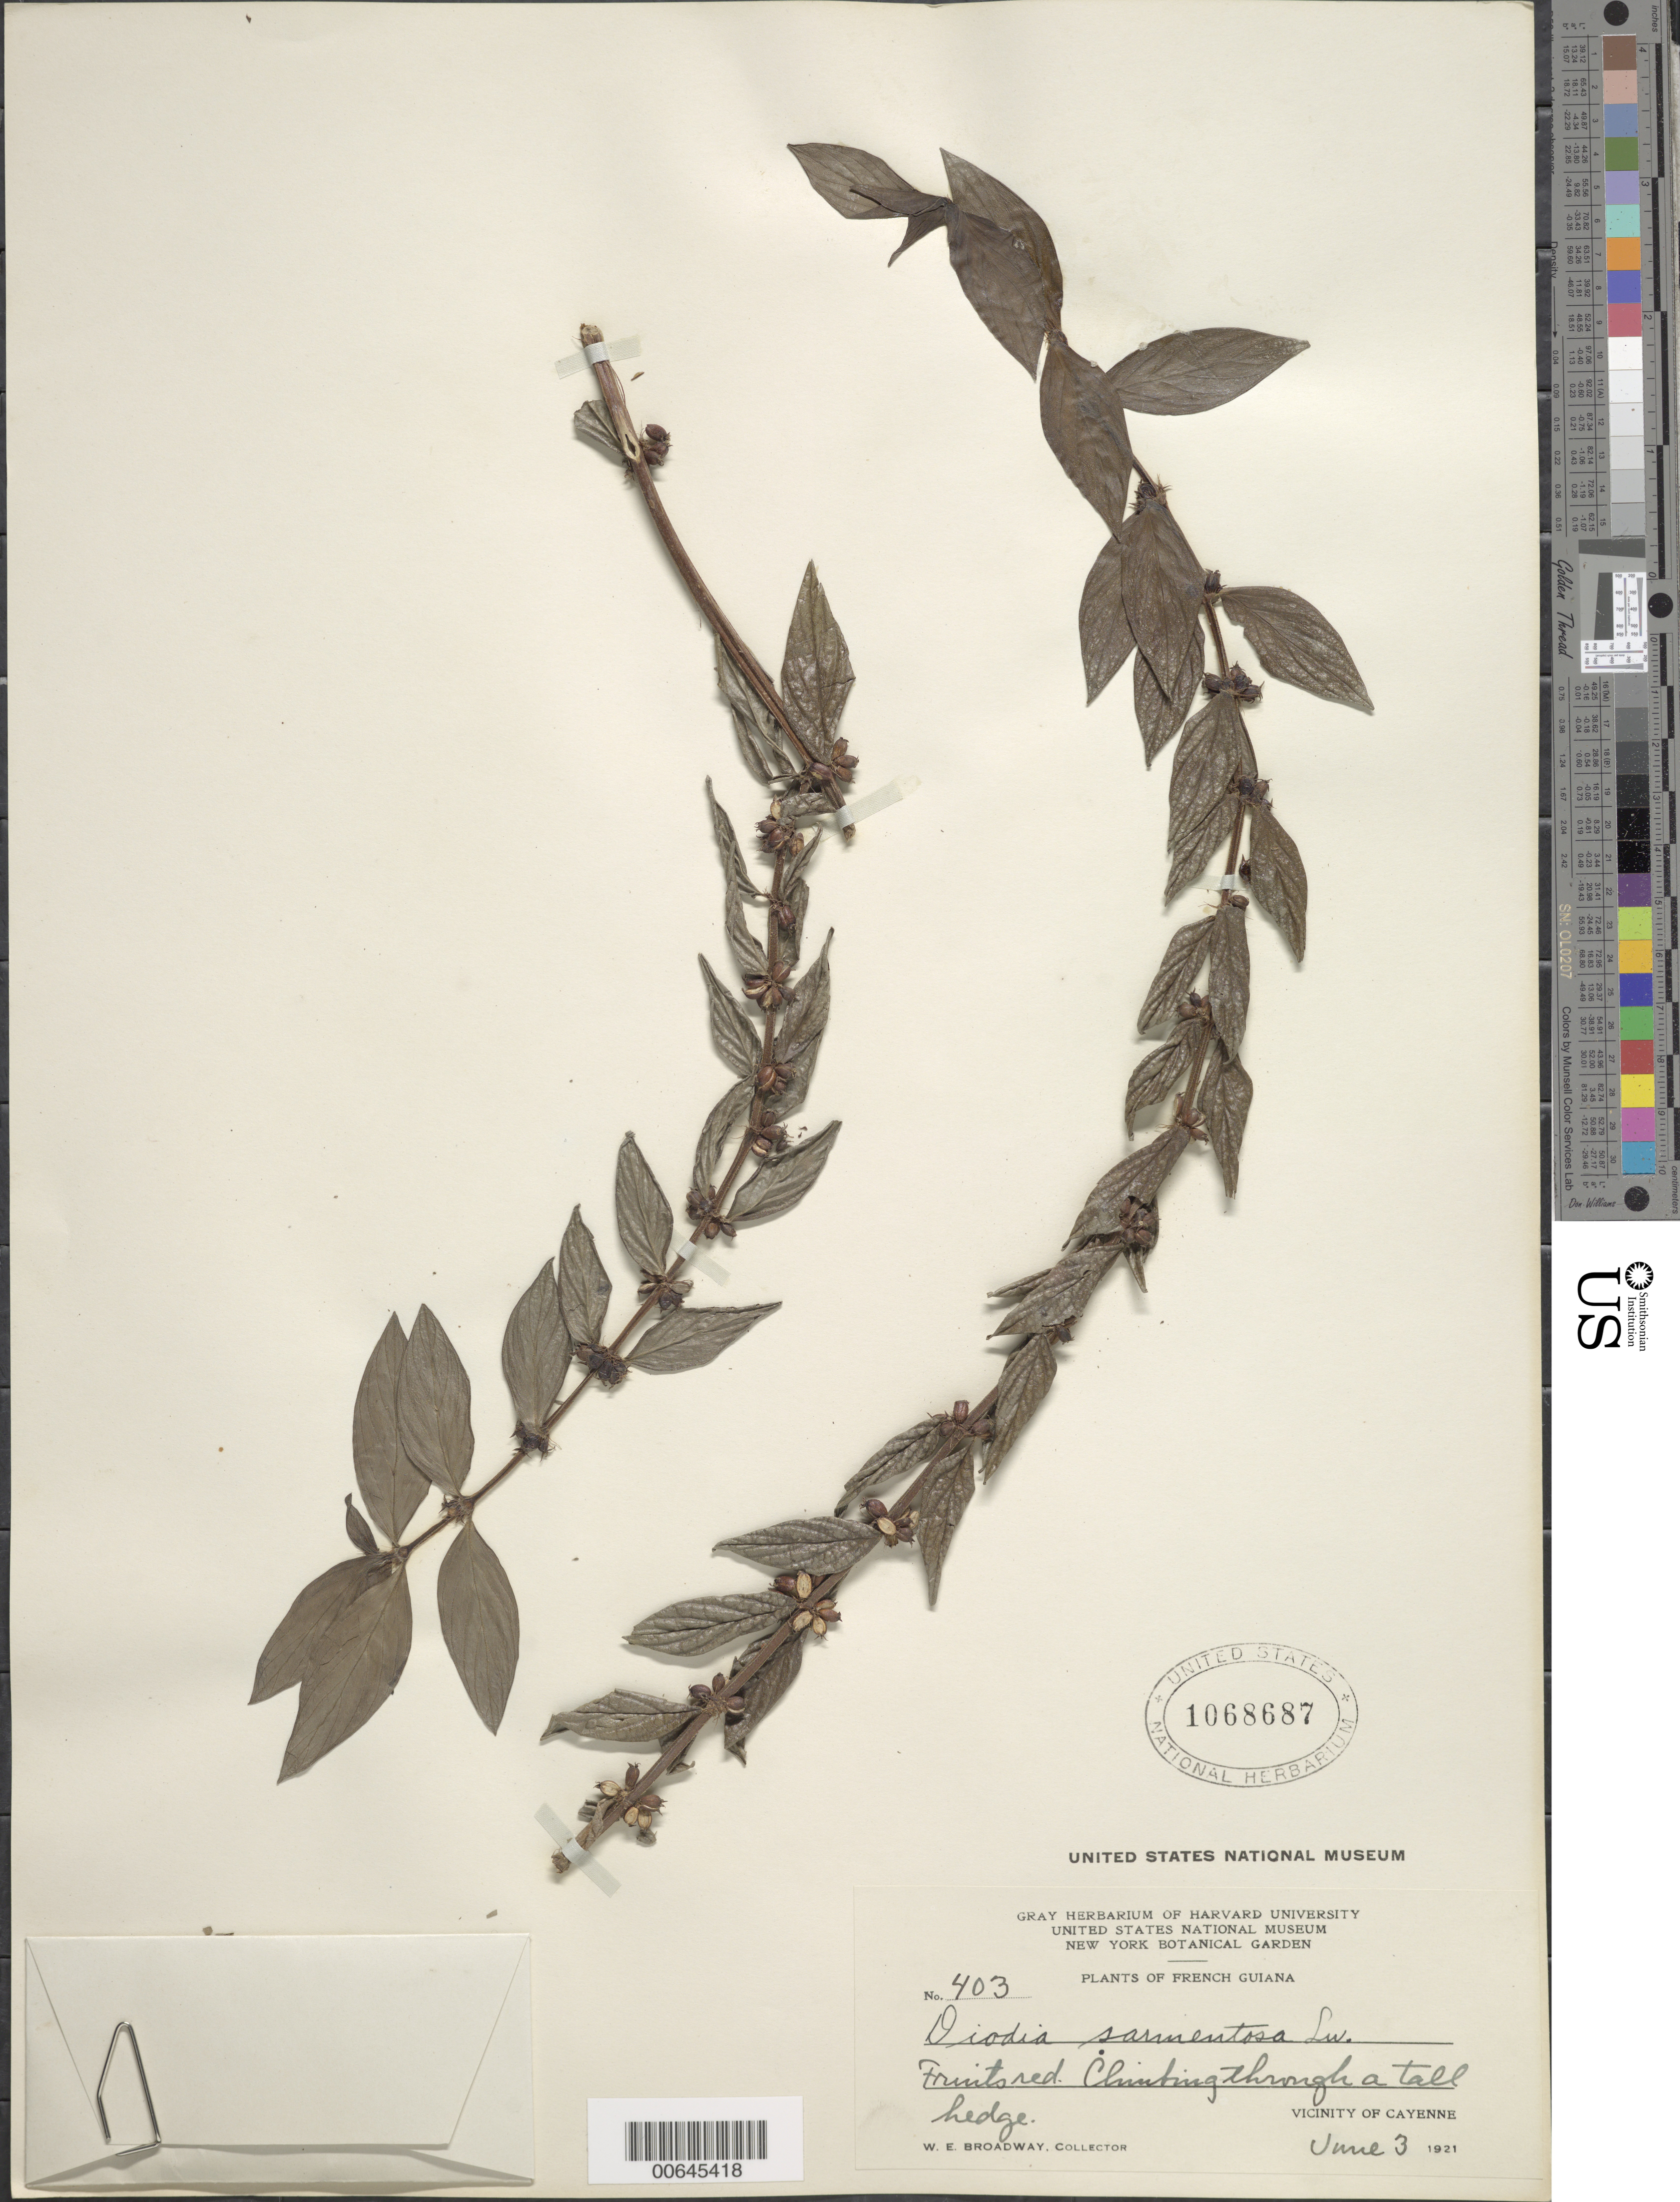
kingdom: Plantae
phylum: Tracheophyta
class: Magnoliopsida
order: Gentianales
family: Rubiaceae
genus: Diodia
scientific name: Diodia sarmentosa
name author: Sw.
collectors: W. E. Broadway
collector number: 403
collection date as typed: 3-Jun-21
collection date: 1921-06-03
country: French Guiana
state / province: Cayenne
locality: Cayenne, vic.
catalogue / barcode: US 1068687